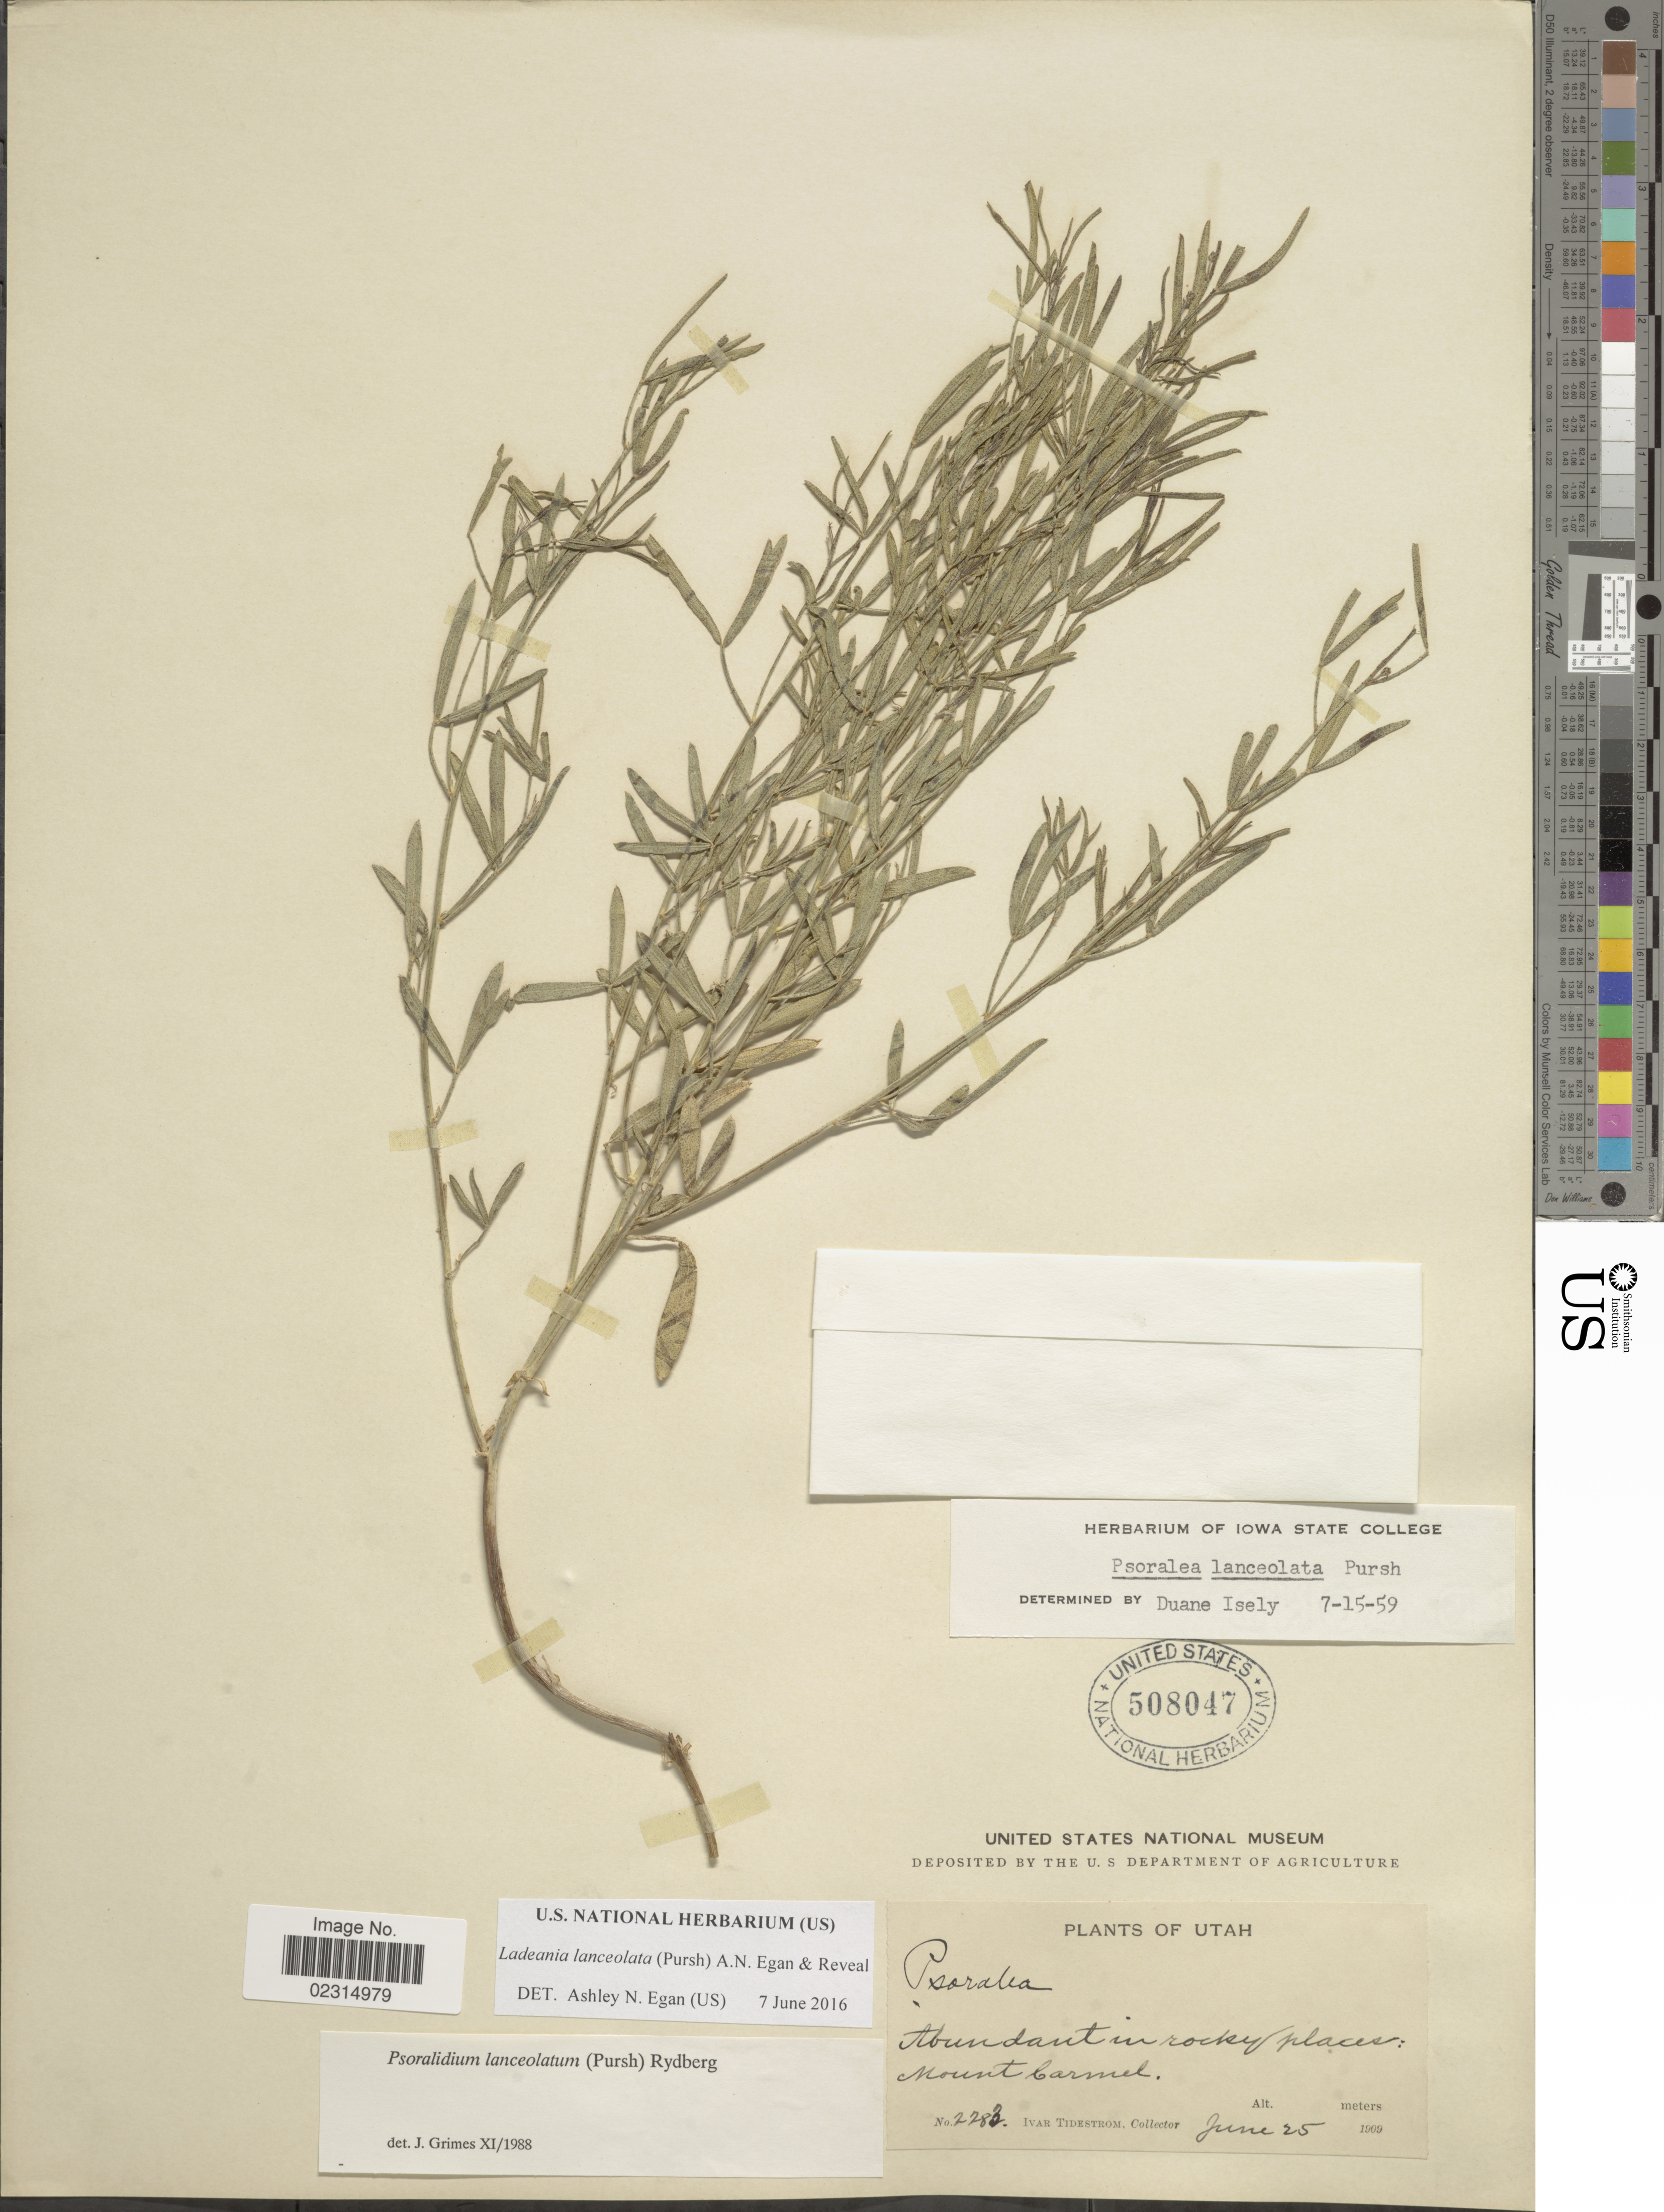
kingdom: Plantae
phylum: Tracheophyta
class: Magnoliopsida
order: Fabales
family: Fabaceae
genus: Ladeania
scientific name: Ladeania lanceolata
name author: (Pursh) A.N. Egan & Reveal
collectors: I. F. Tidestrom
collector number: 2283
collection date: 1909-06-25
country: United States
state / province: Utah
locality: Abundant in rocky places Mount Carmel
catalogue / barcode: US 508047